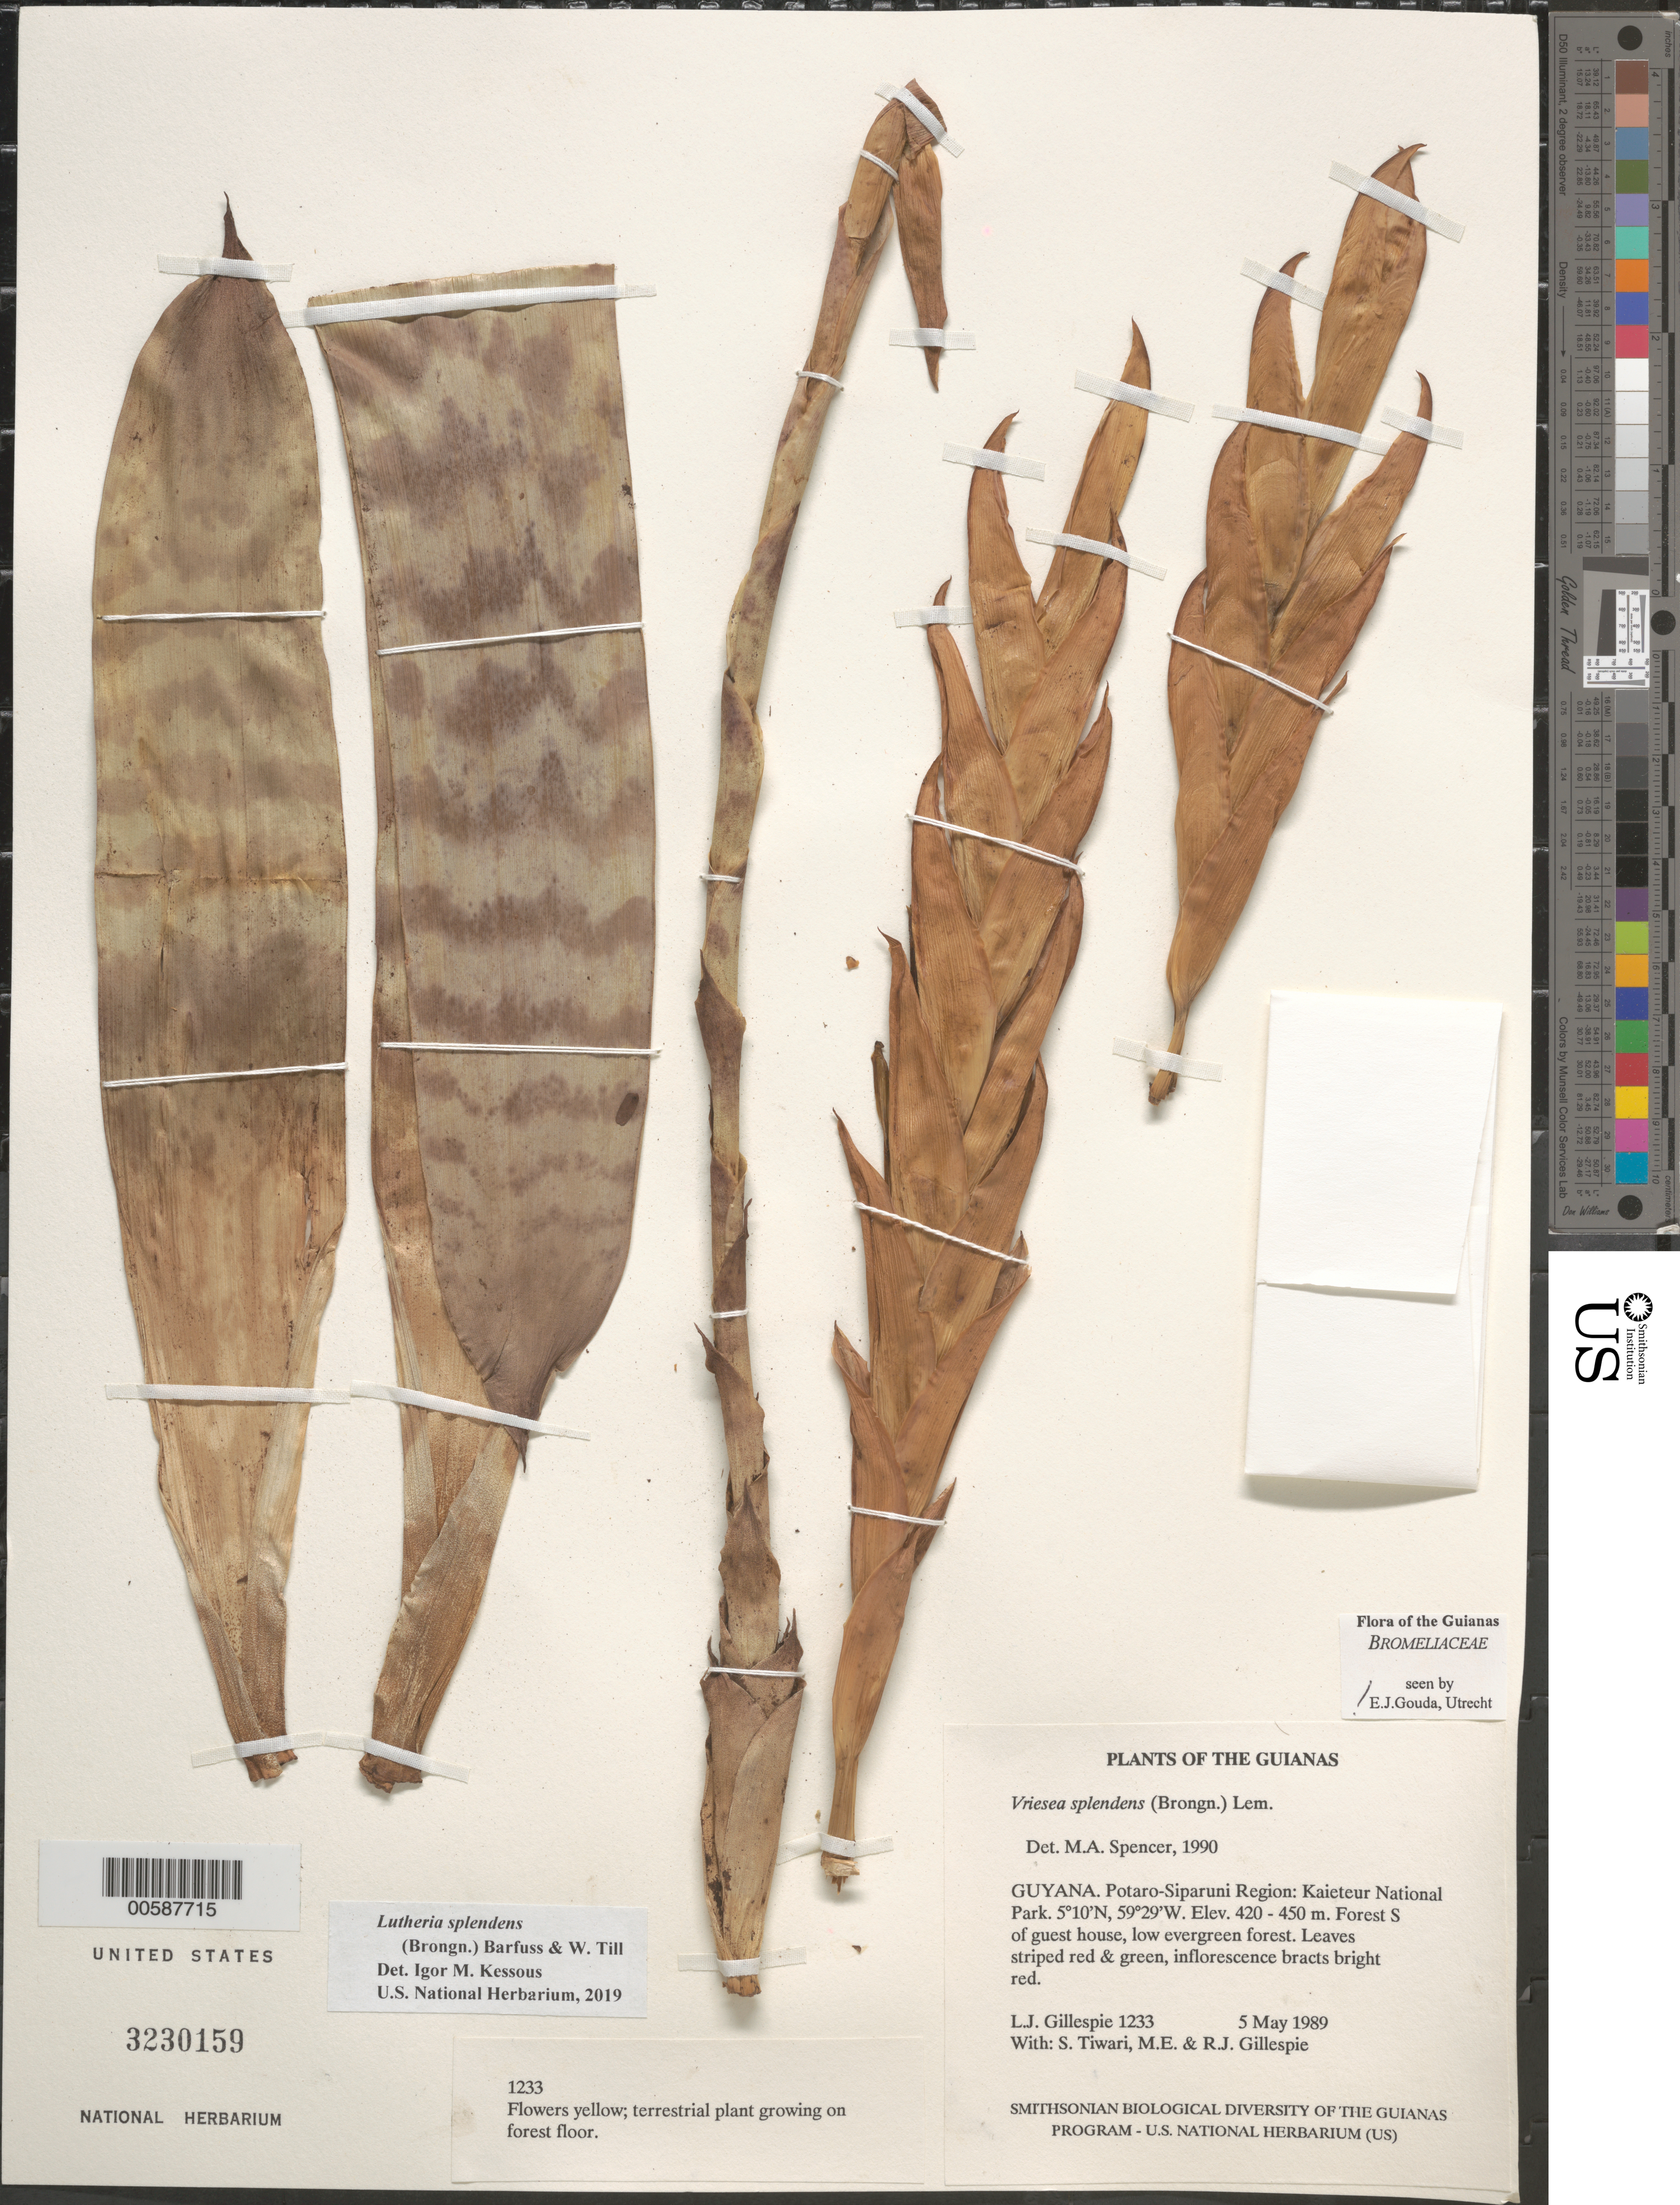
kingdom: Plantae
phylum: Tracheophyta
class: Liliopsida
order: Poales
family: Bromeliaceae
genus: Lutheria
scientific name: Lutheria splendens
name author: (Brongn.) W. Till & Barfuss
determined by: Kessous, Igor M.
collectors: L. J. Gillespie, S. Tiwari, M. Gillespie & R. Gillespie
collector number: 1233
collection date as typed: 5 May 1989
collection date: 1989-05-05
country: Guyana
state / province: Potaro-Siparuni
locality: Kaieteur National Park, S of guest house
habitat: Low evergreen forest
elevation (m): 420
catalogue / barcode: US 3230159